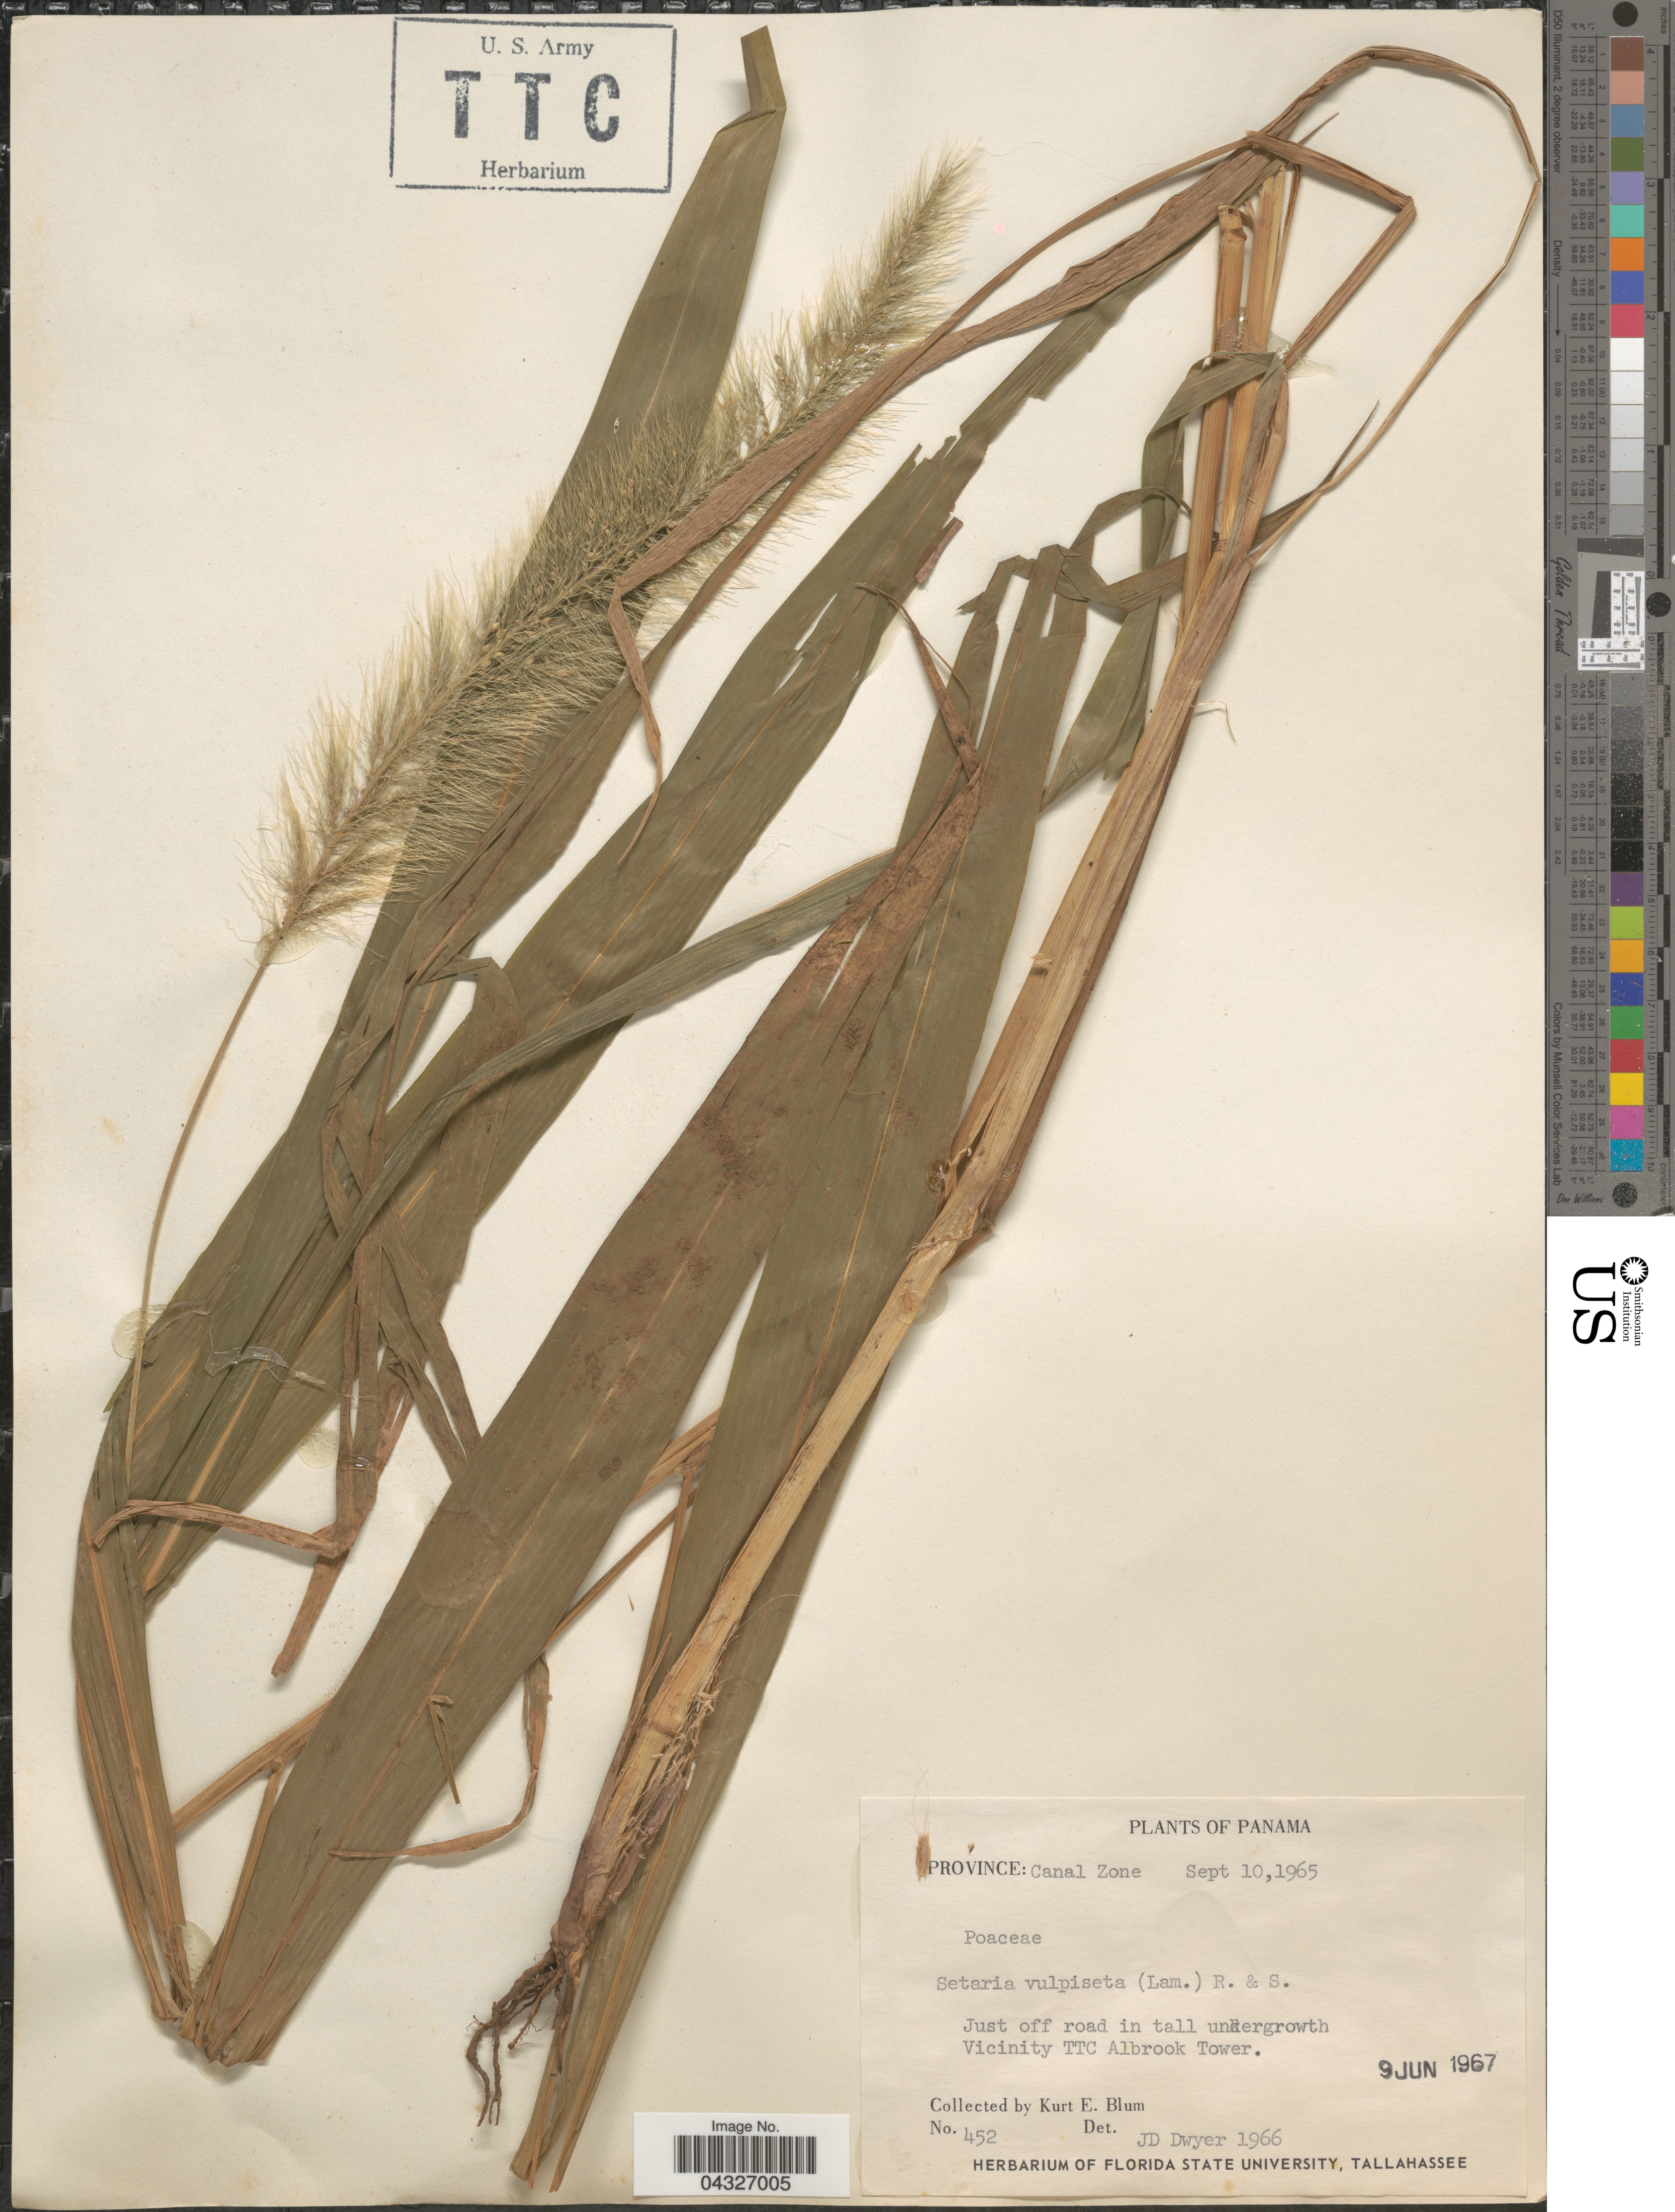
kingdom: Plantae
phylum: Tracheophyta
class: Liliopsida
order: Poales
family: Poaceae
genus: Setaria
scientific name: Setaria vulpiseta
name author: (Lam.) Roem. & Schult.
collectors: K. E. Blum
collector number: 452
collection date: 1965-09-10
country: Panama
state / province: Colón / Panamá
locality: Province: Canal Zone. Vicinity TTC Albrook Tower.